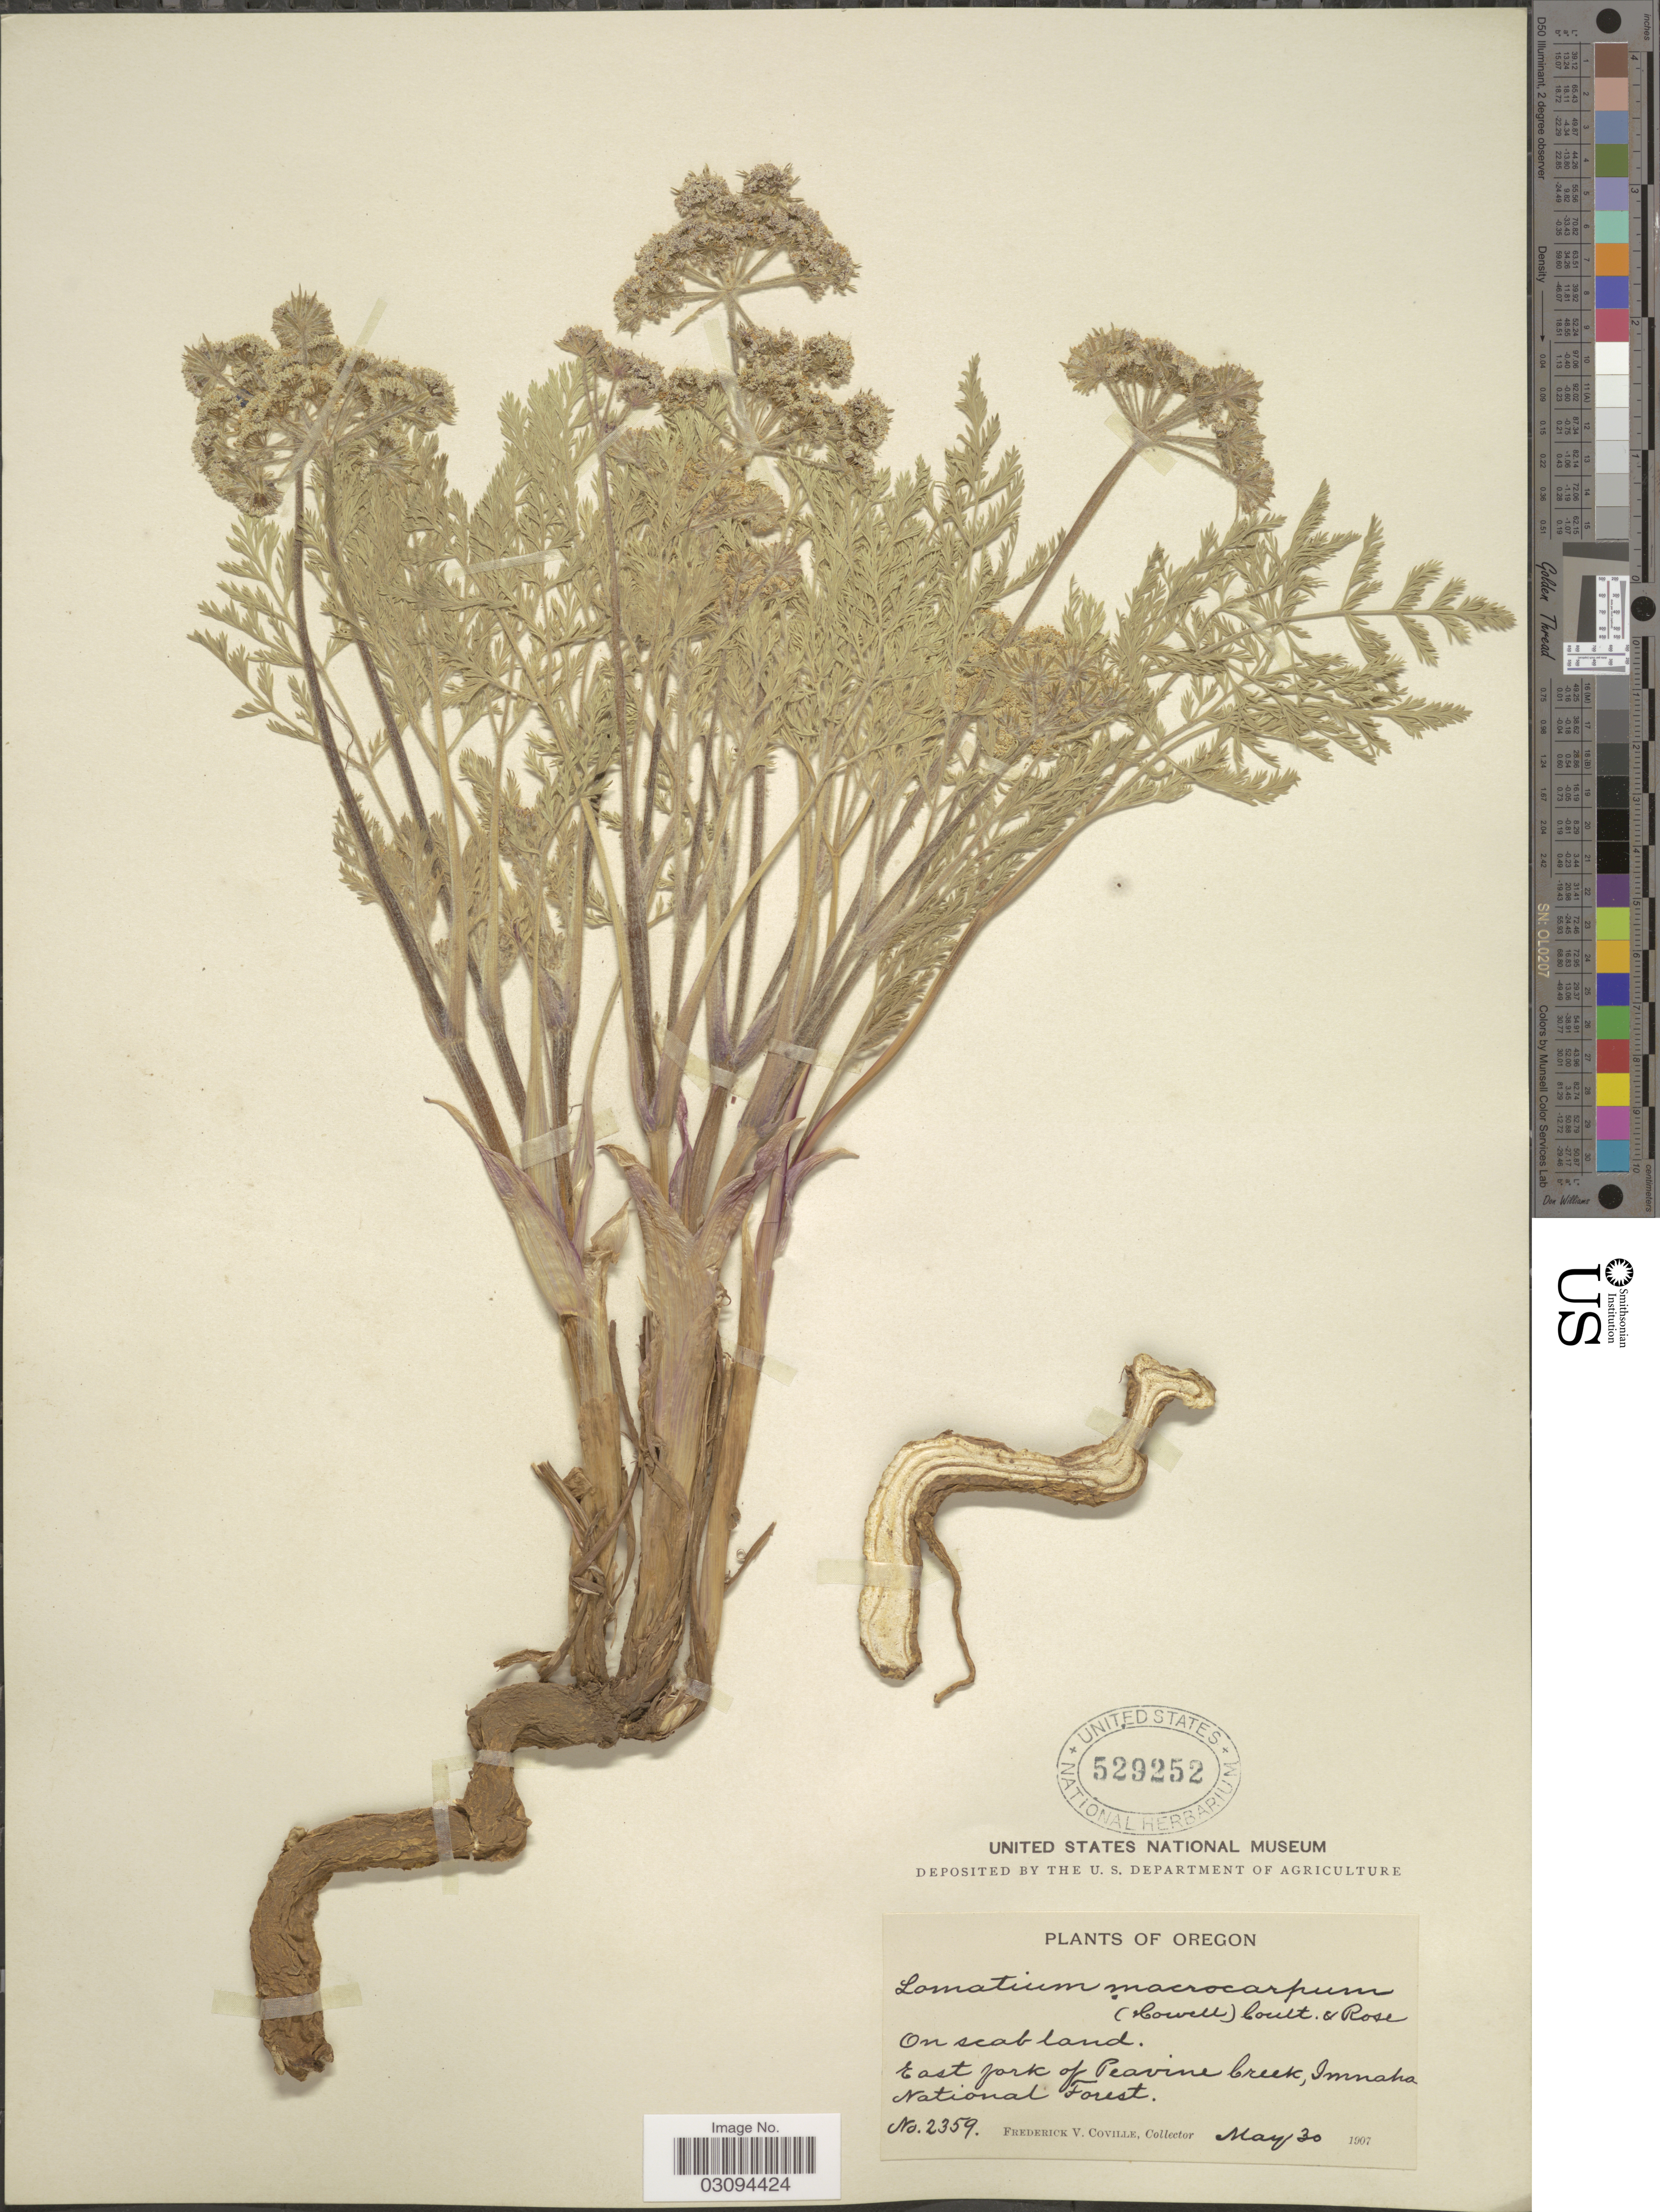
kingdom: Plantae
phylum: Tracheophyta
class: Magnoliopsida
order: Apiales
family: Apiaceae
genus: Lomatium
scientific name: Lomatium macrocarpum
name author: (Hook. et al.) J.M. Coult. & Rose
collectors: F. V. Coville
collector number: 2359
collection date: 1907-05-30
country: United States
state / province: Oregon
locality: East fork of Peavine Creek, Imnaha National Forest.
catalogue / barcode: US 529525